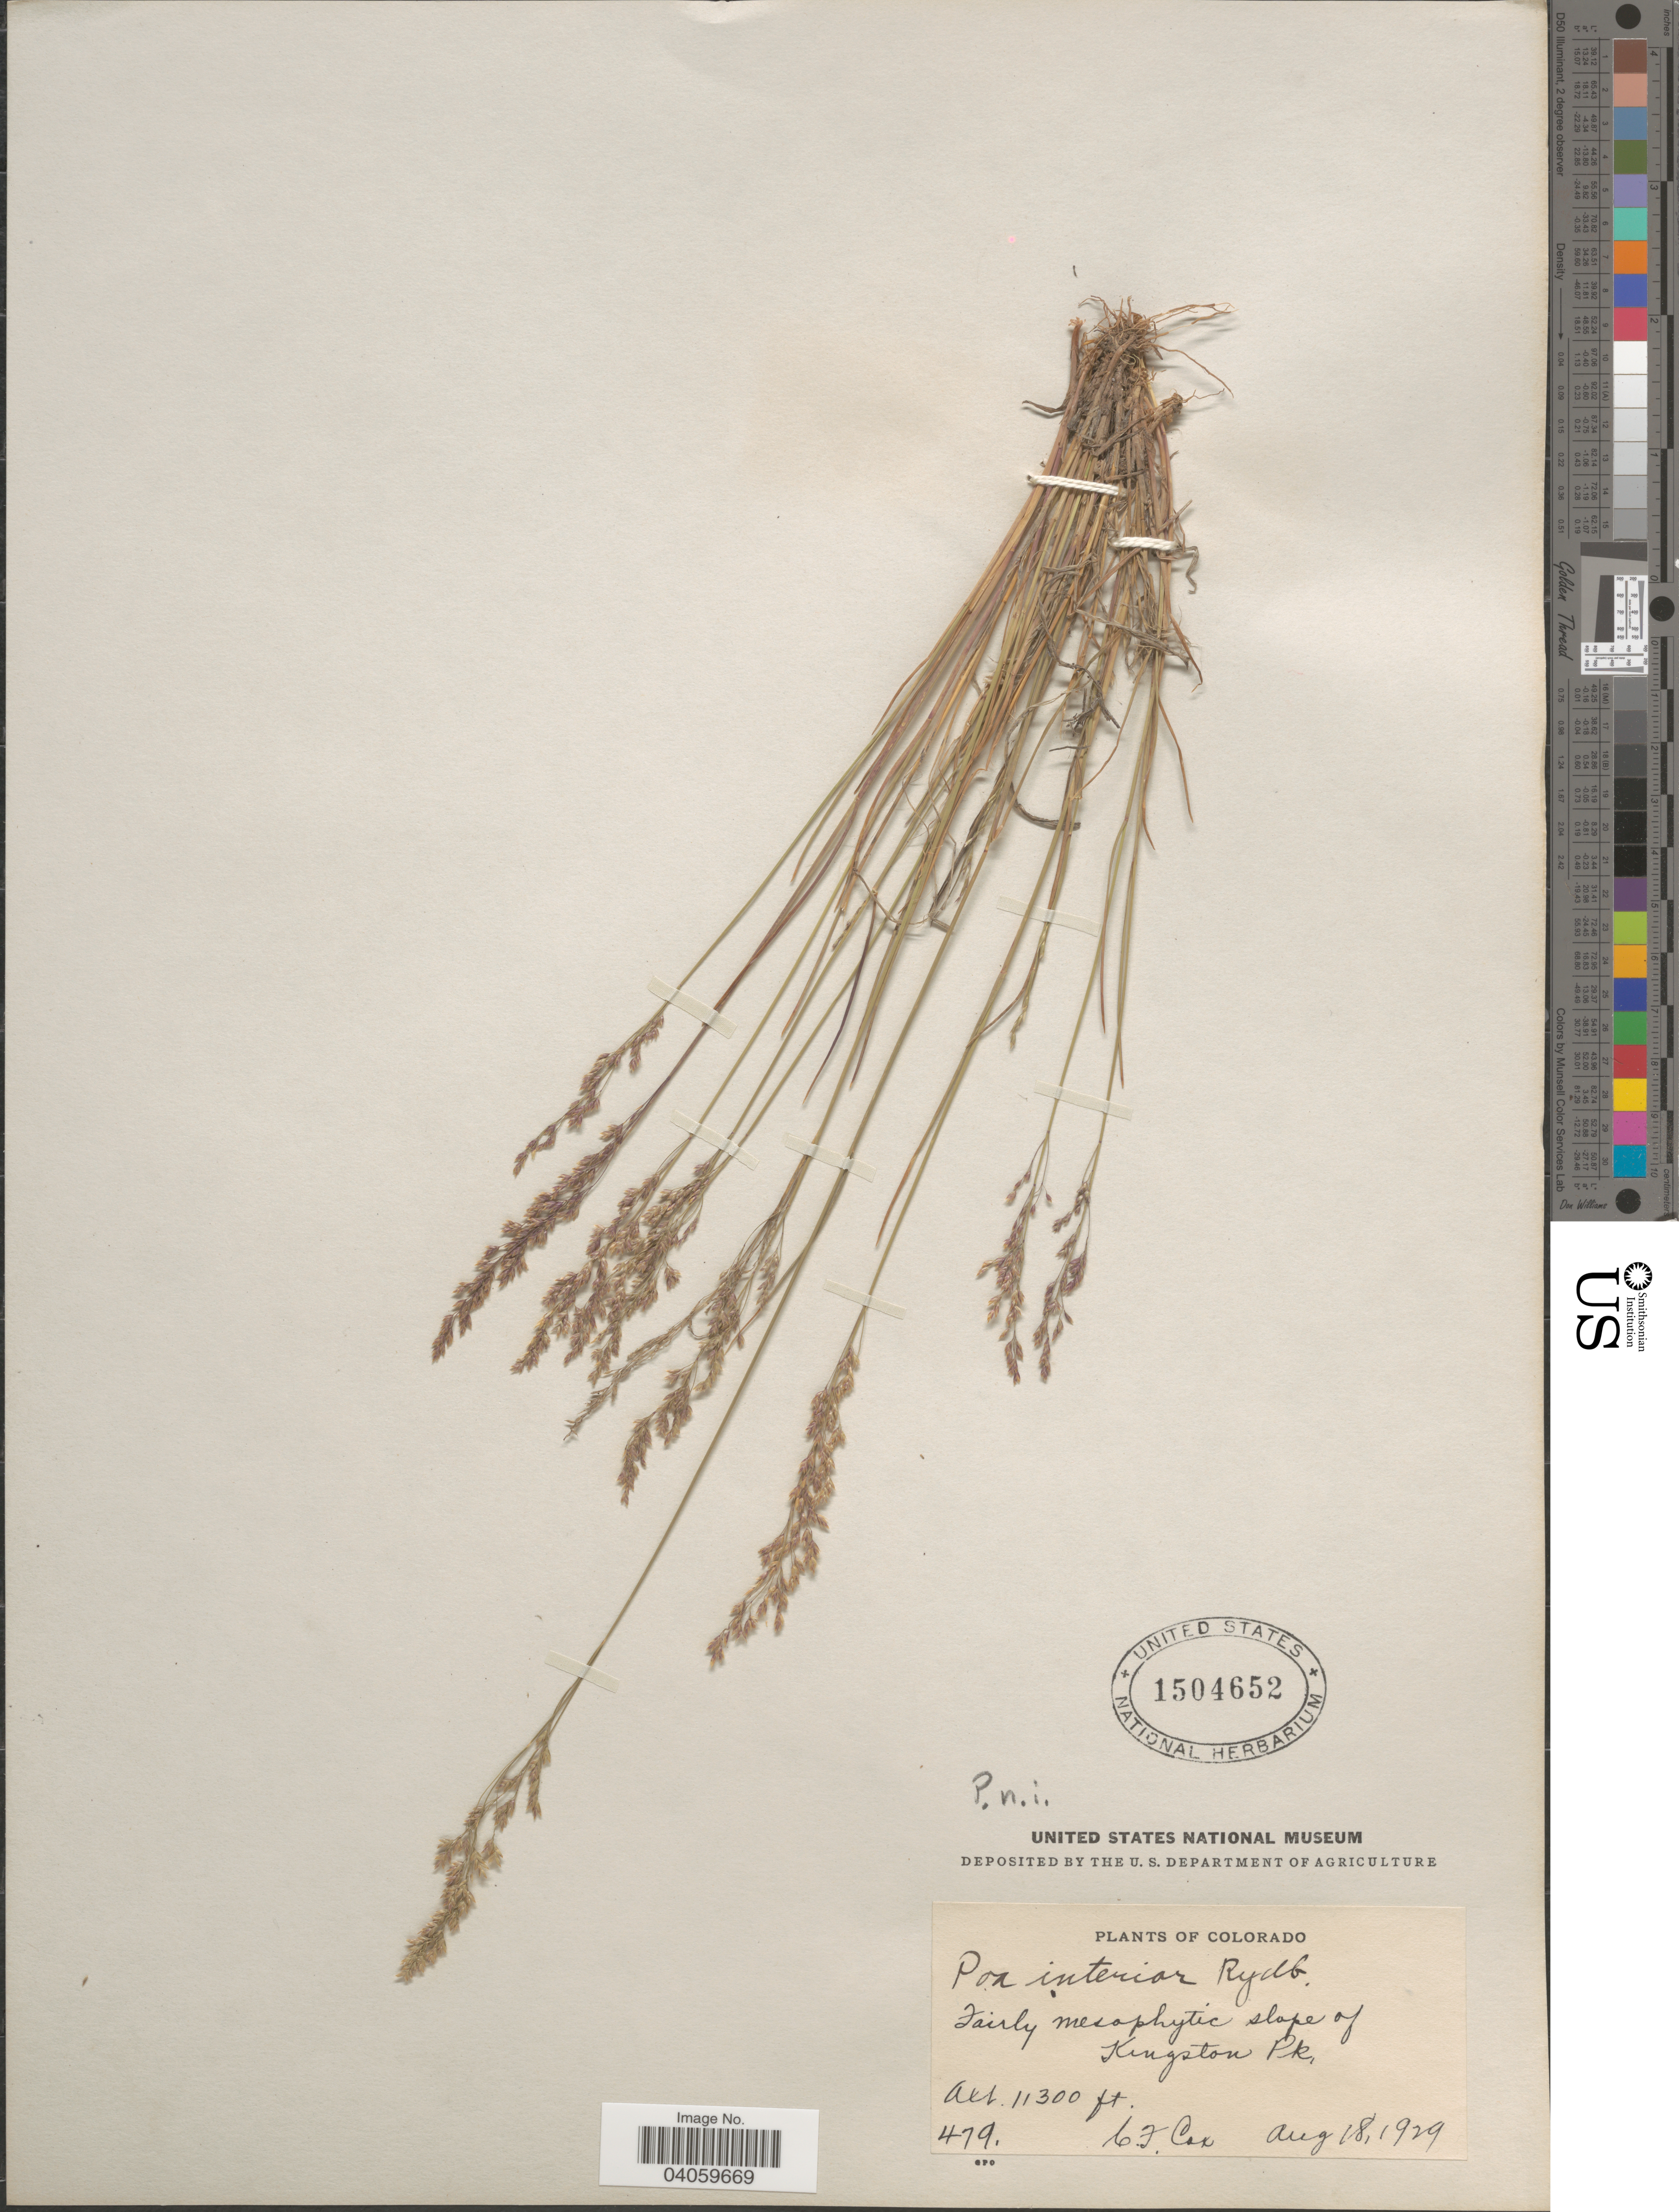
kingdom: Plantae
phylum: Tracheophyta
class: Liliopsida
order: Poales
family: Poaceae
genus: Poa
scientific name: Poa interior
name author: Rydb.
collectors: C. Cox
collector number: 479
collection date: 1929-08-18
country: United States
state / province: Colorado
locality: Fairly mesophytic slope of Kingston Pk.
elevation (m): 3444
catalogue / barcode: US 1504652